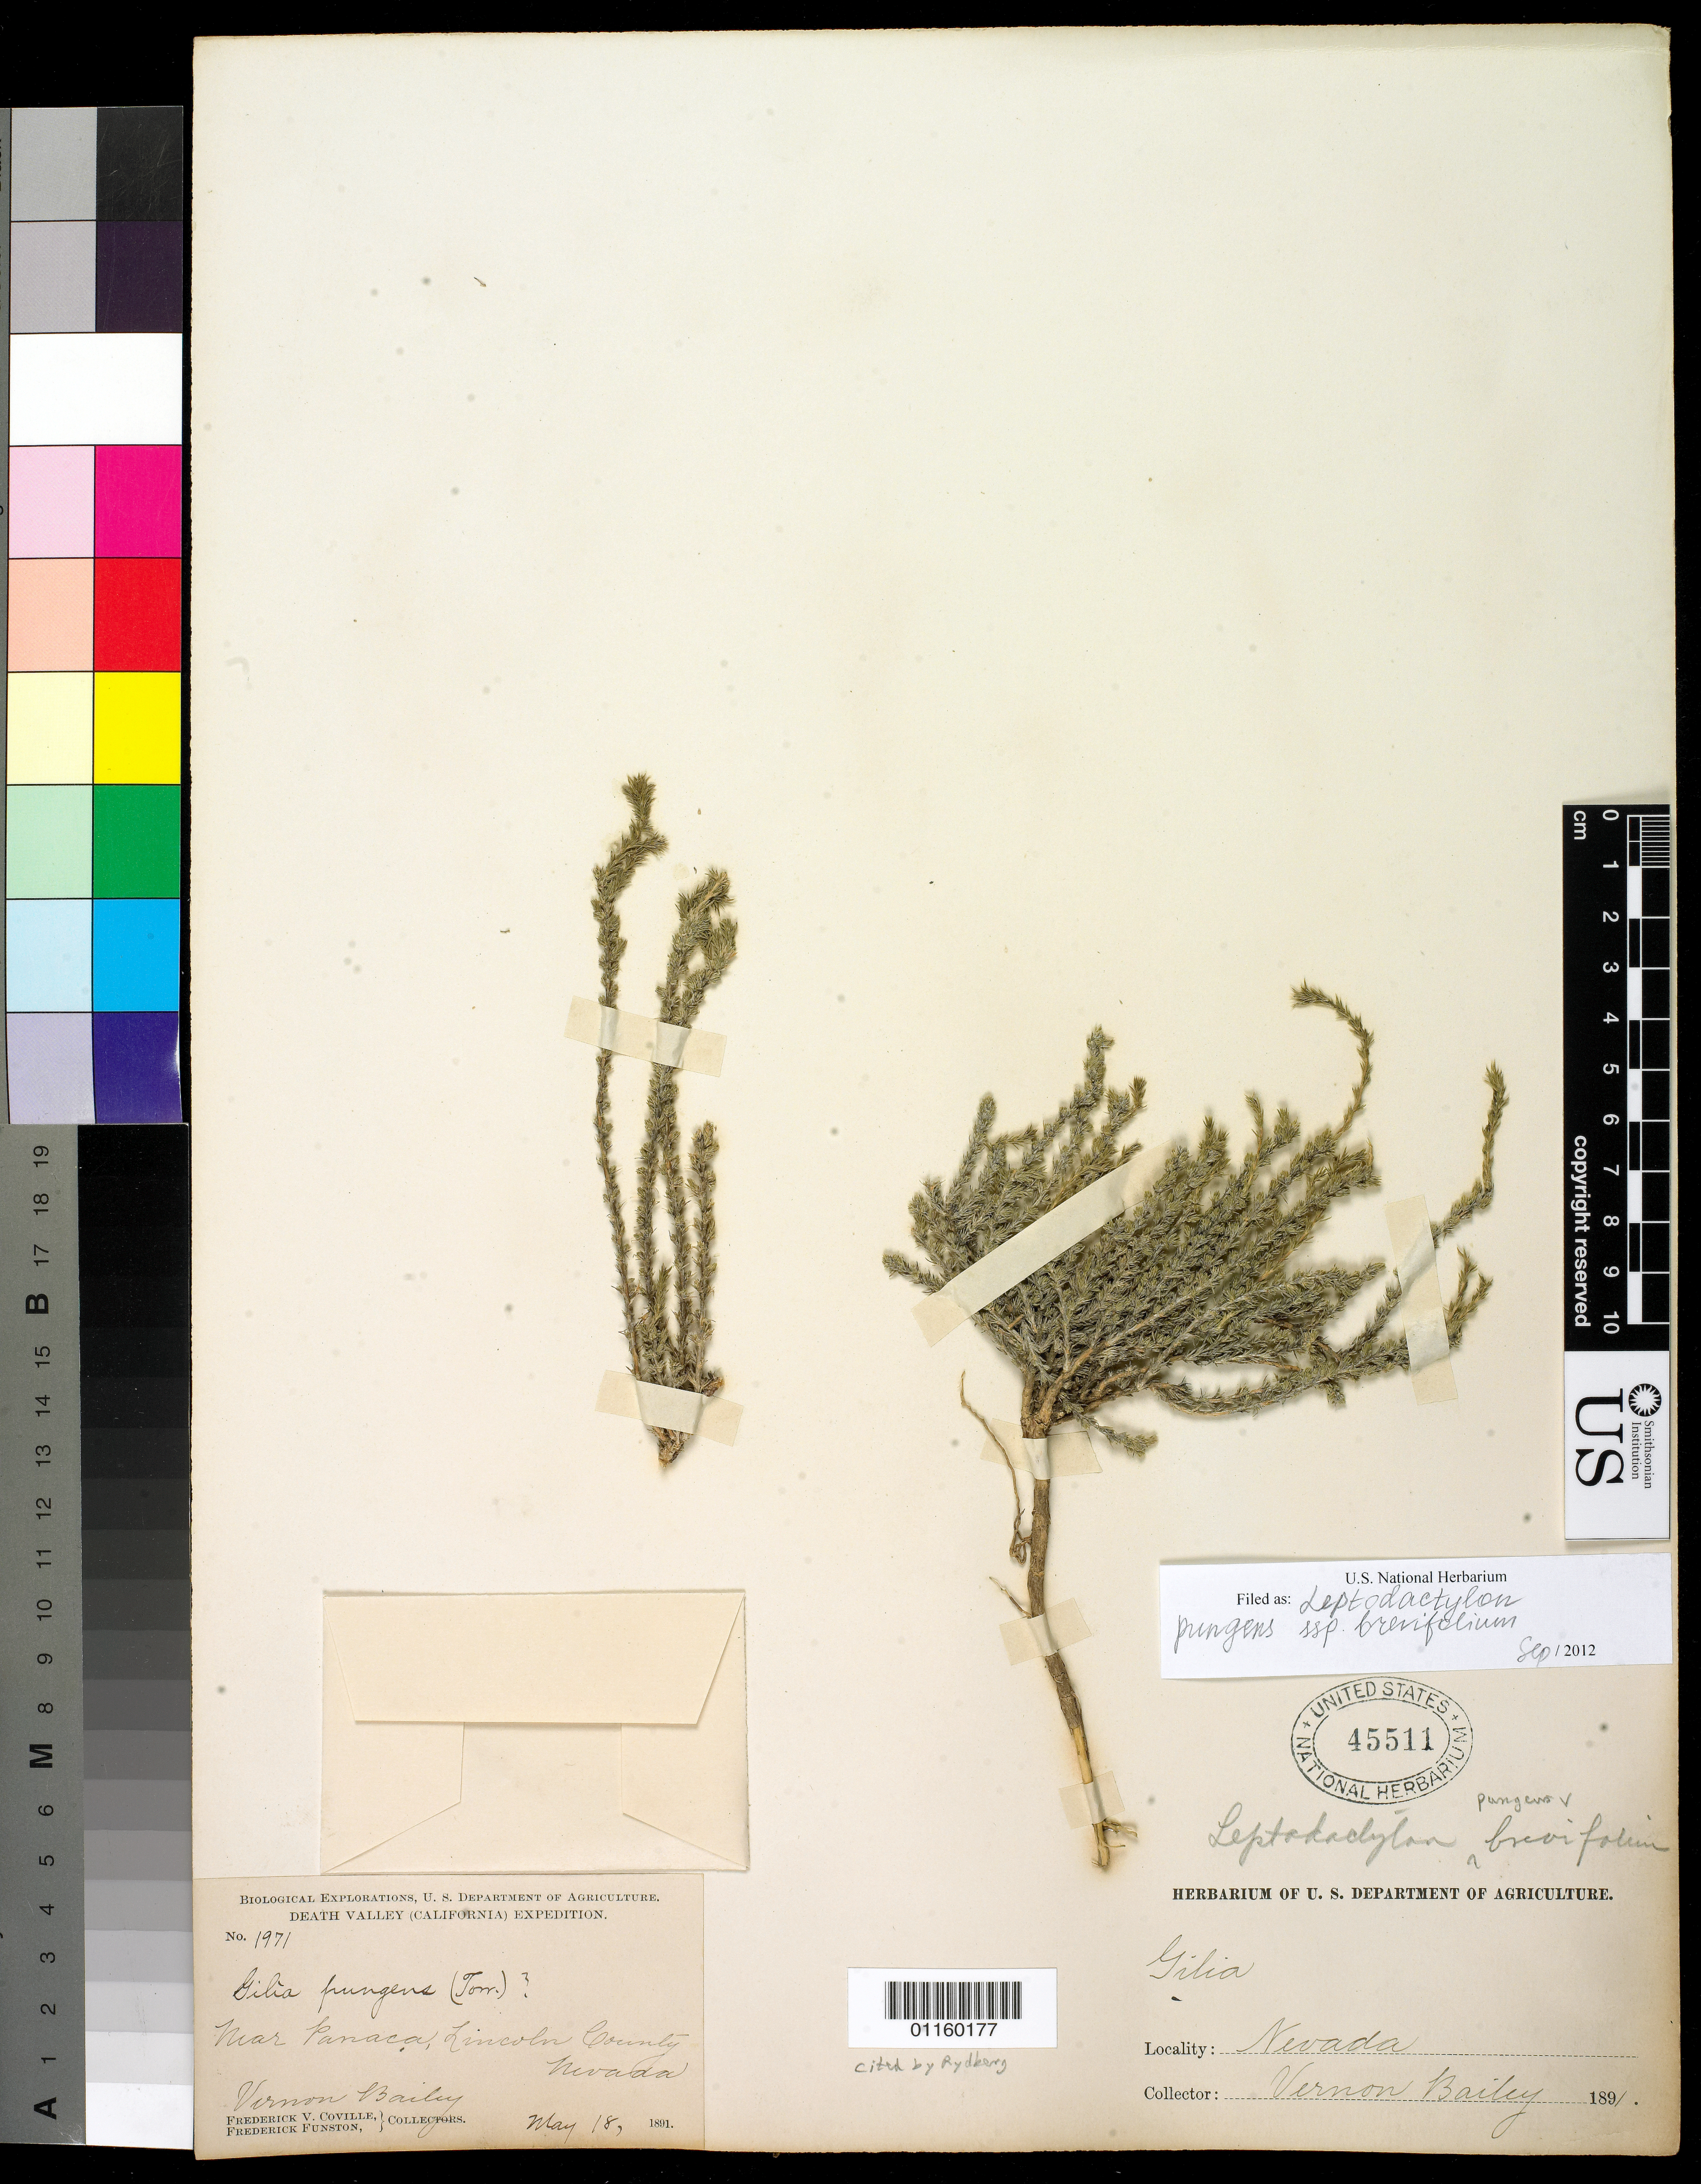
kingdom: Plantae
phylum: Tracheophyta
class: Magnoliopsida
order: Ericales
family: Polemoniaceae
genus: Linanthus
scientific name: Linanthus pungens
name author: (Torr.) J.M. Porter & L.A. Johnson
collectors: F. V. Coville, F. Funston & V. O. Bailey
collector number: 1971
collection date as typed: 18 May 1891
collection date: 1891-05-18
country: United States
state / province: Nevada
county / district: Lincoln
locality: near Panaca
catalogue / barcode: US 45511